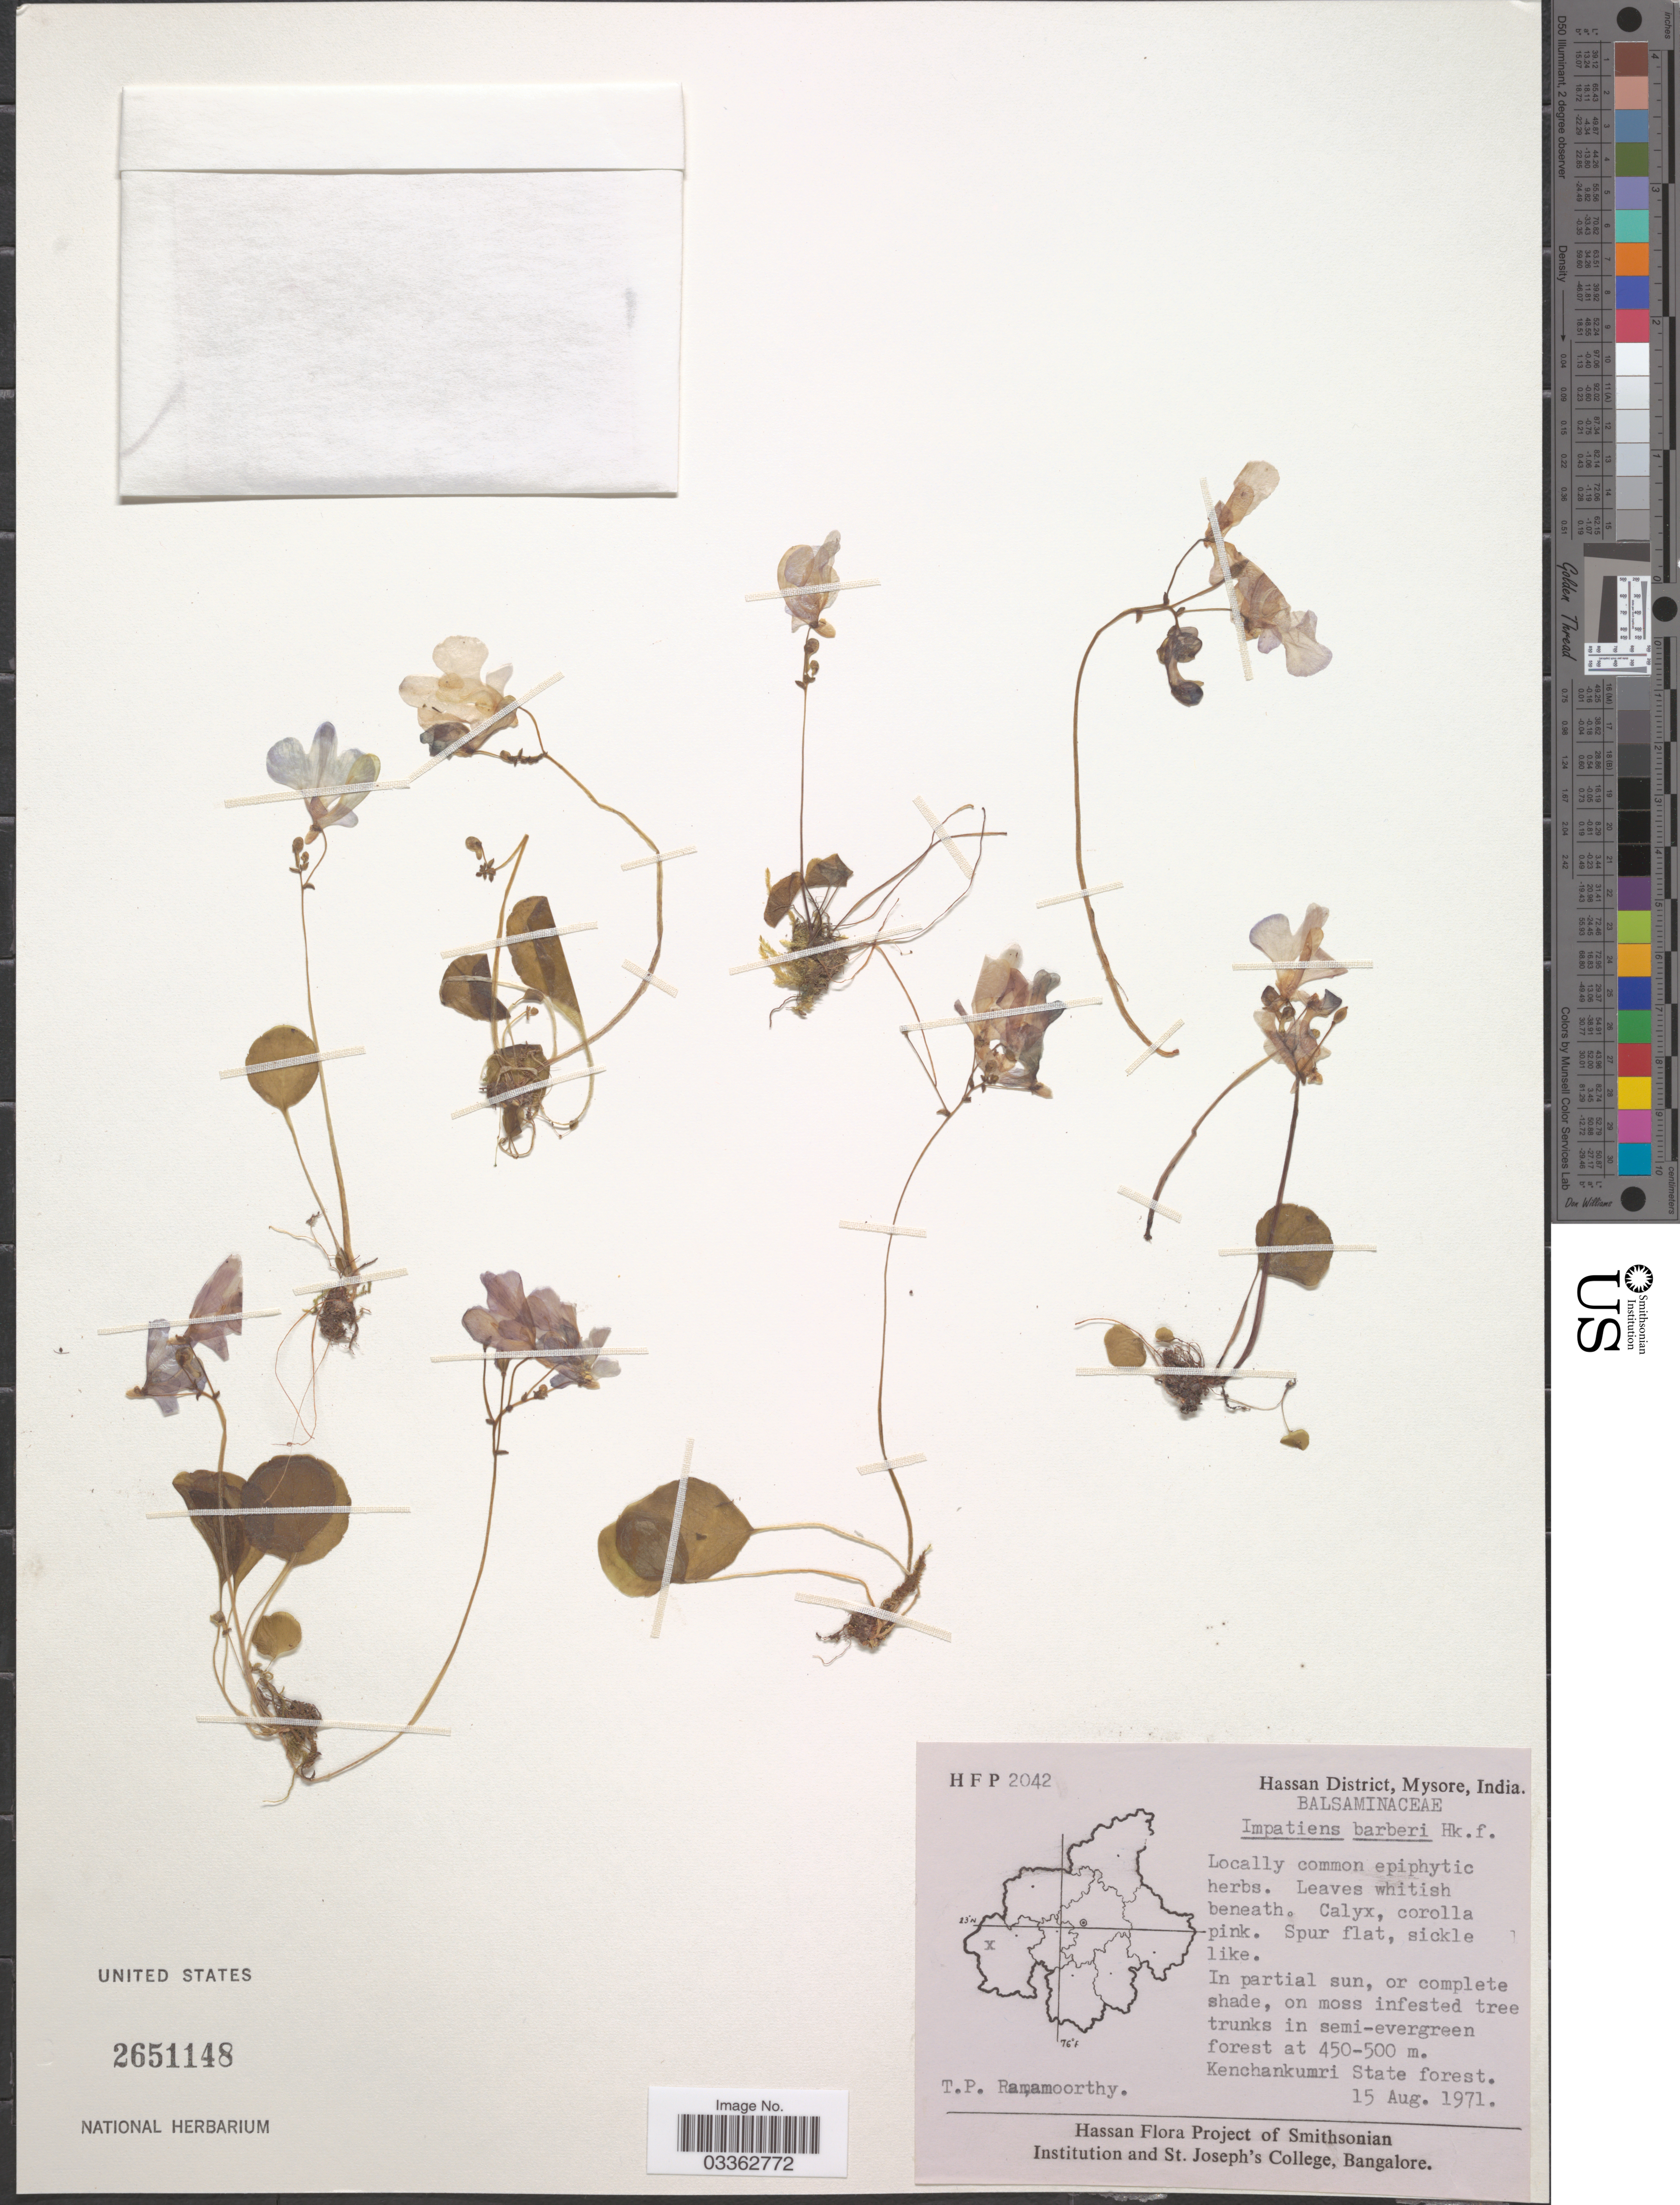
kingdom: Plantae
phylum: Tracheophyta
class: Magnoliopsida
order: Ericales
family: Balsaminaceae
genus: Impatiens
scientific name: Impatiens barberi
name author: Hook. f.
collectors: T. P. Ramamoorthy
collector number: H F P 2042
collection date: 1971-08-15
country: India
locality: Hassan District, Mysore. Kenchankumri State forest.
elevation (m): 450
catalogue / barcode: US 2651148